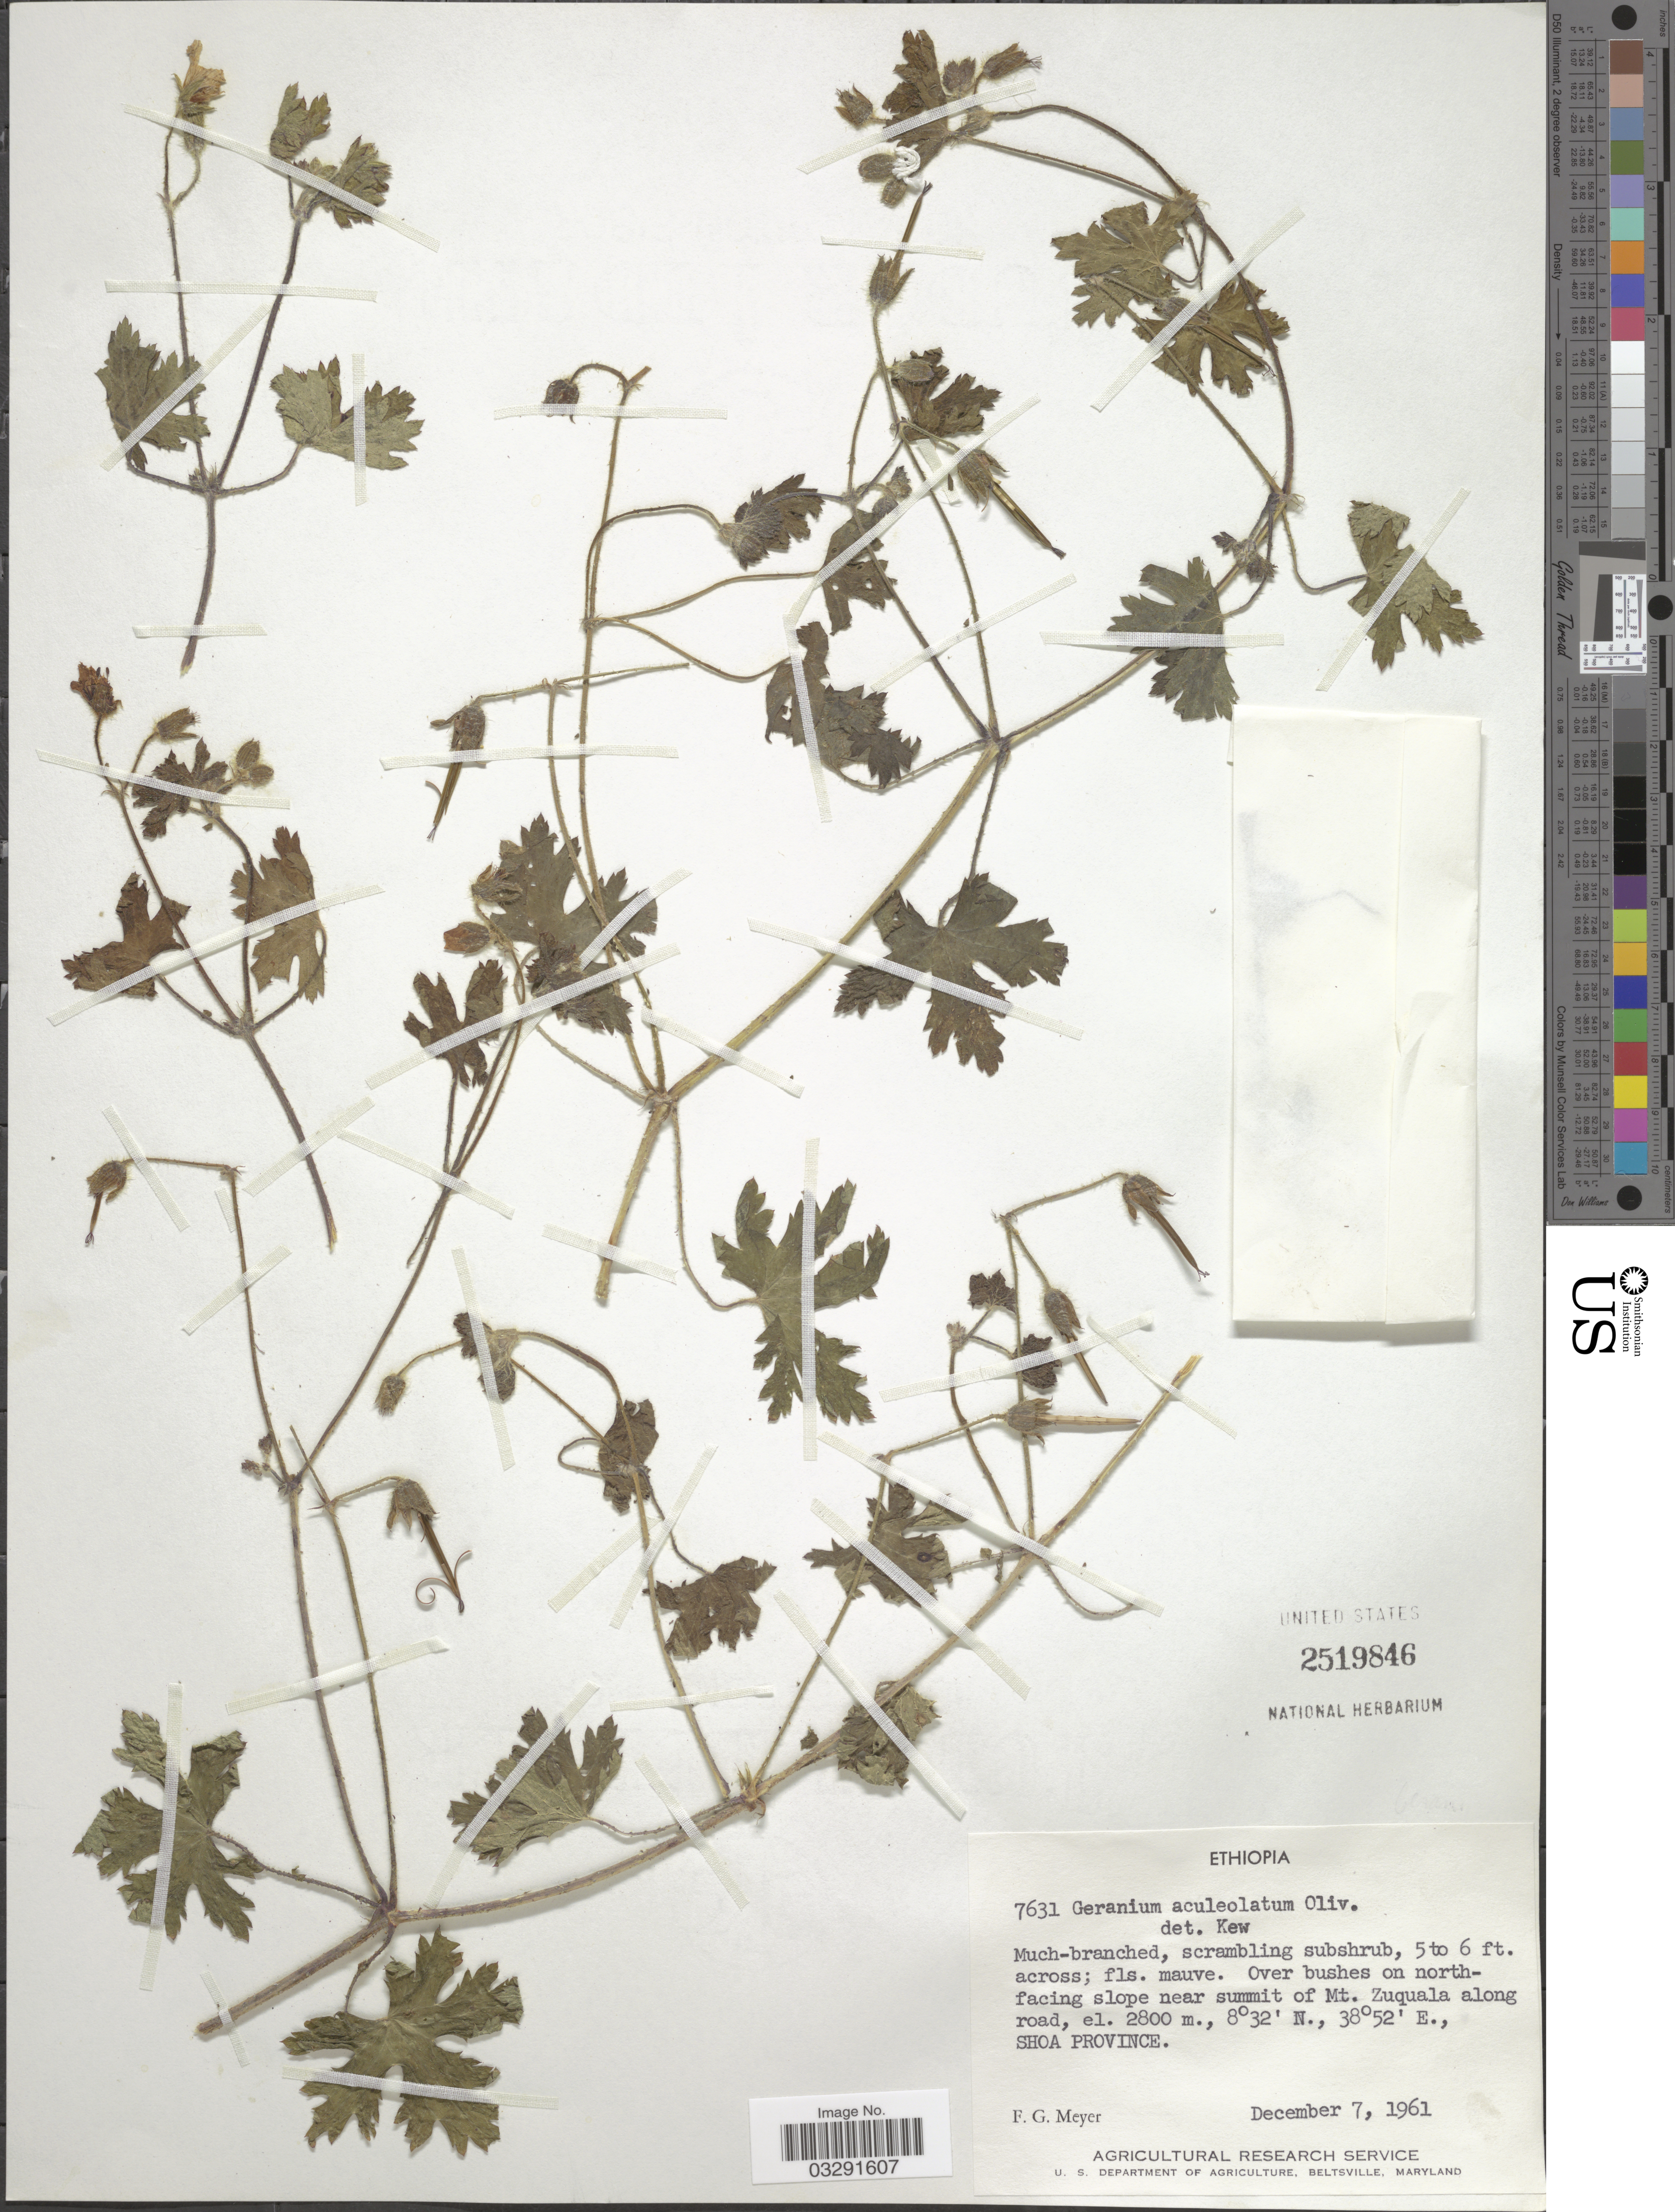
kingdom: Plantae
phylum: Tracheophyta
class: Magnoliopsida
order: Geraniales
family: Geraniaceae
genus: Geranium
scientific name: Geranium aculeolatum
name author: Oliv.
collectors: F. G. Meyer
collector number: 7631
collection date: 1961-12-07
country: Ethiopia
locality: Over bushes on north-facing slope near summit of Mt. Zuquala along road. Shoa Province.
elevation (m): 2800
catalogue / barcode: US 2519846